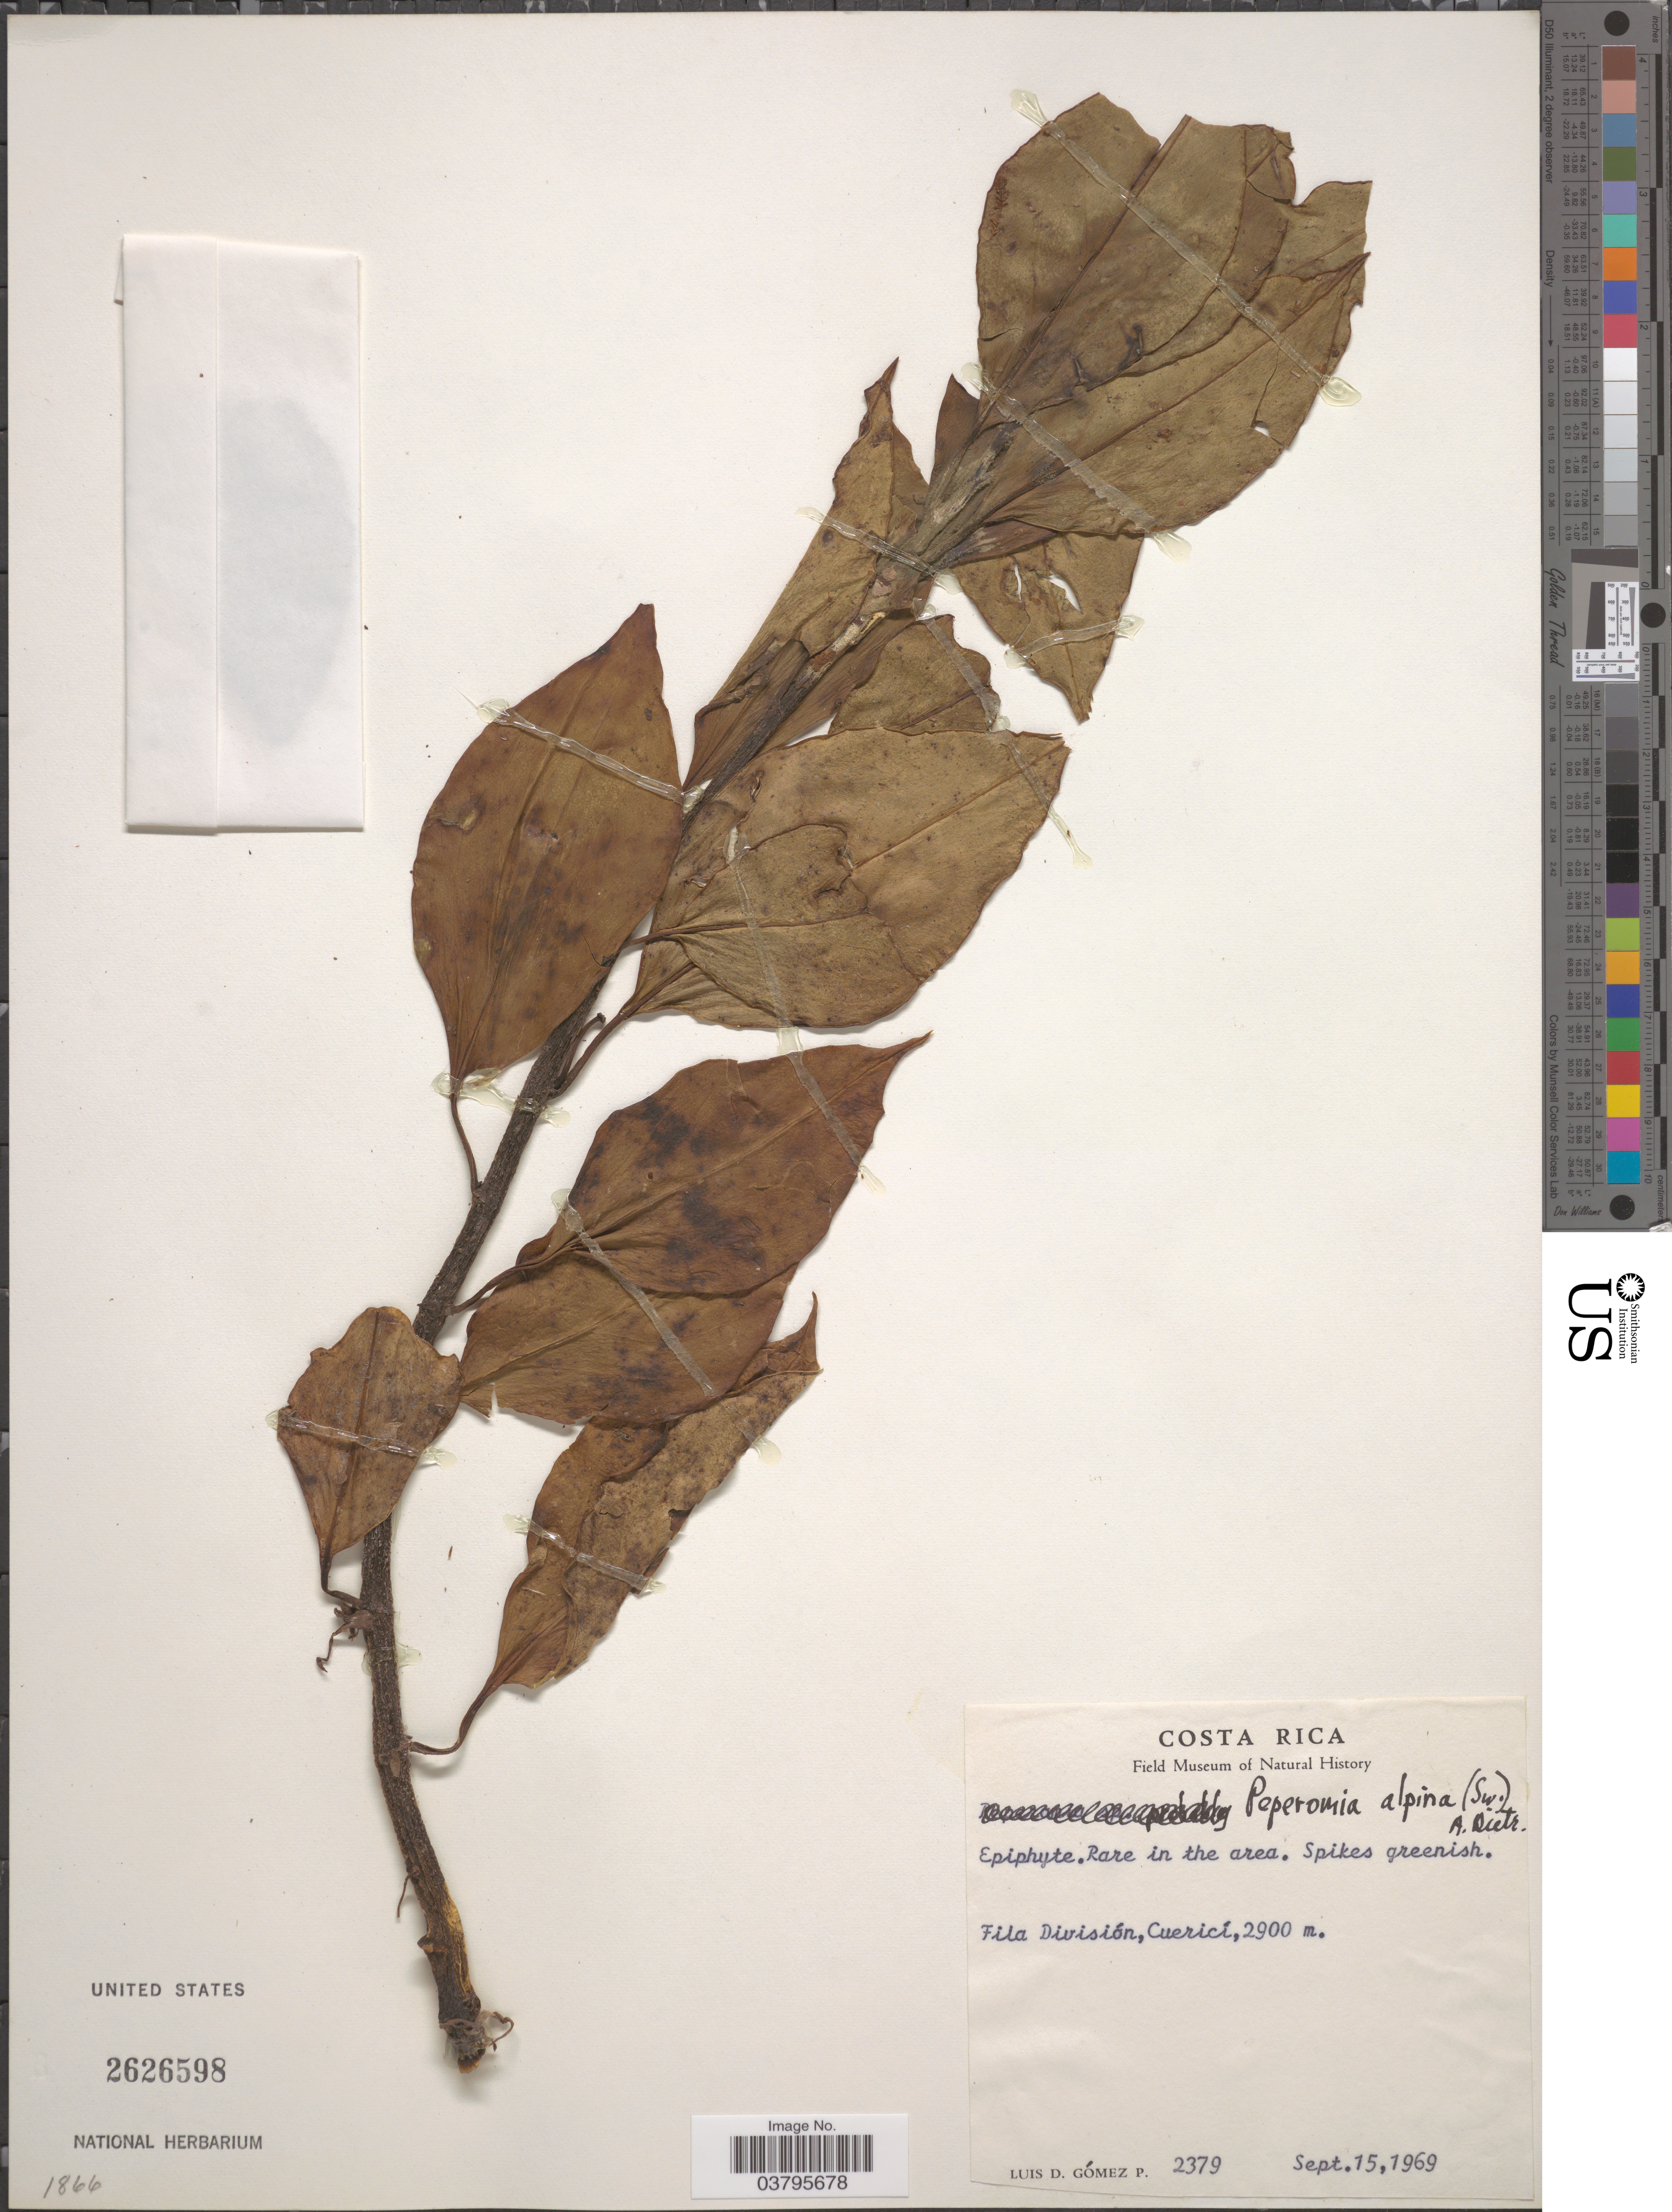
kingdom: Plantae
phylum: Tracheophyta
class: Magnoliopsida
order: Piperales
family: Piperaceae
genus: Peperomia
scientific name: Peperomia dotana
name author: Trel.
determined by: Jiménez, José Estaban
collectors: L. D. Gómez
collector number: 2379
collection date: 1969-09-15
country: Costa Rica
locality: Fila División, Cuericí.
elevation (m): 2900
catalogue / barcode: US 2626598